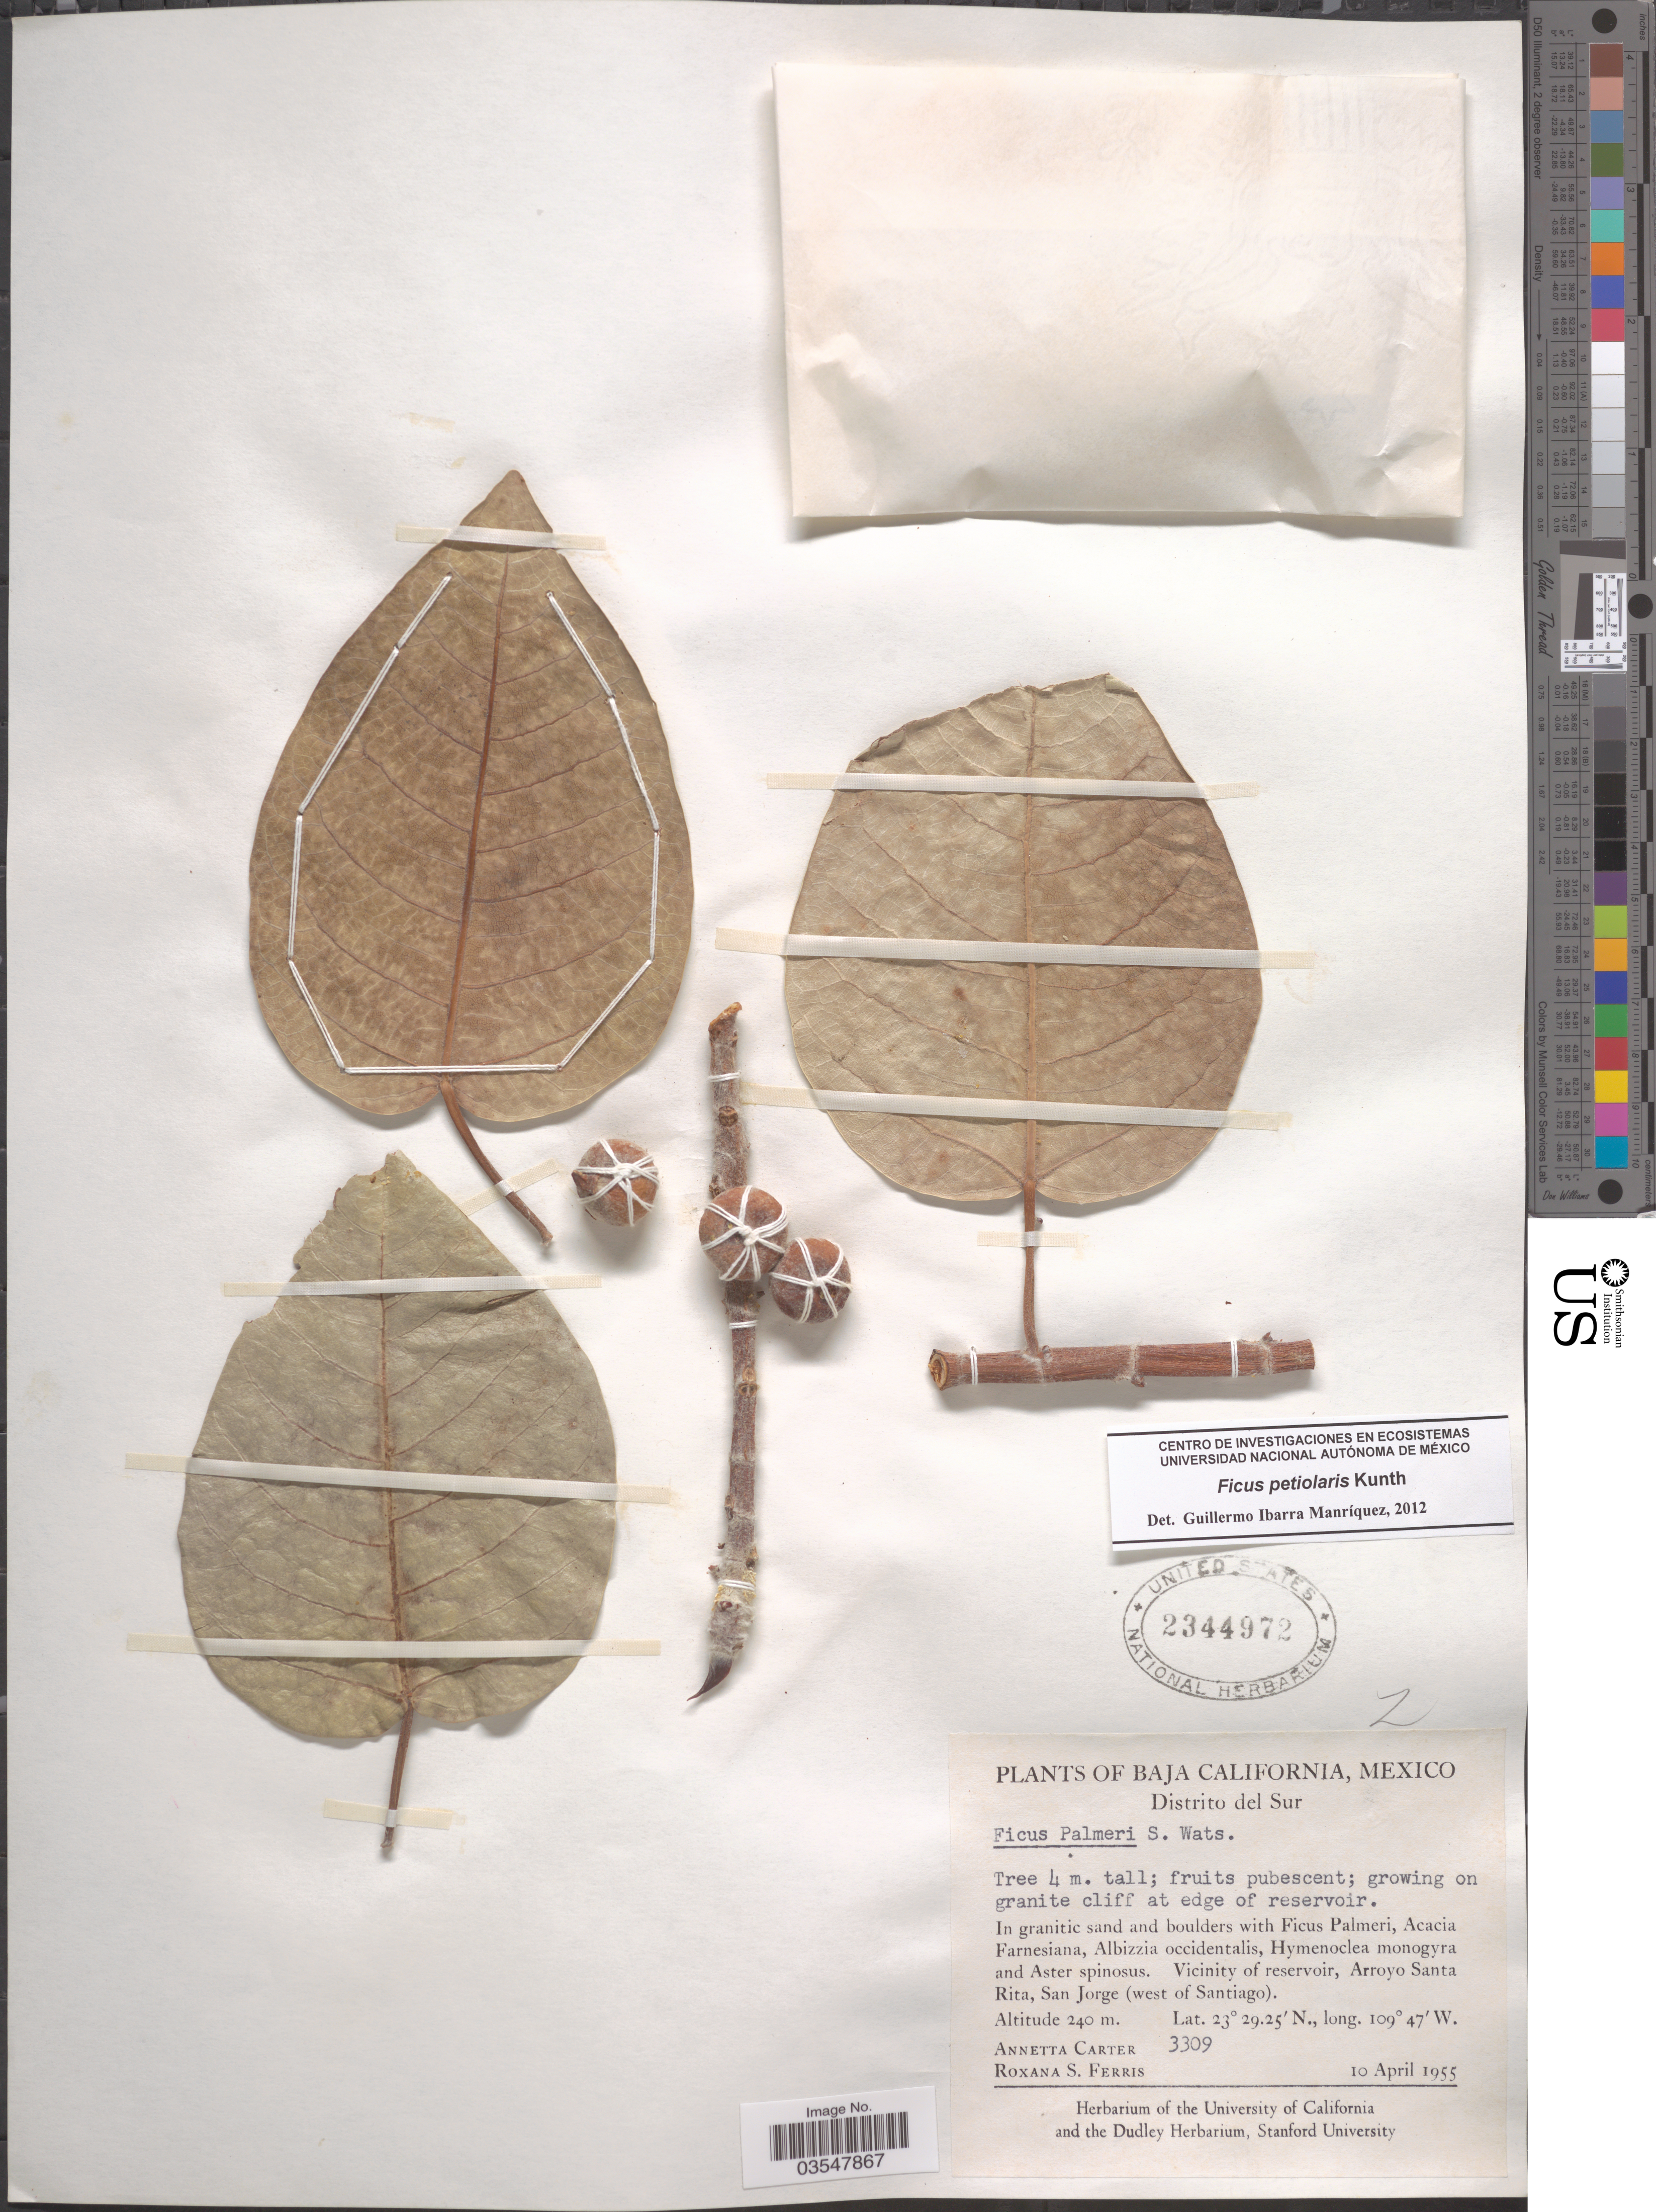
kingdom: Plantae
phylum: Tracheophyta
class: Magnoliopsida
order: Rosales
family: Moraceae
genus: Ficus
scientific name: Ficus petiolaris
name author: Kunth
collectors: A. Carter & R. S. Ferris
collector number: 3309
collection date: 1955-04-10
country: Mexico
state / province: Baja California Sur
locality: Distrito del Sur. Vicinity of resesrvoir, Arroyo Santa Rita, San Jorge (west of Santiago).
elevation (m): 240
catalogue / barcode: US 2344972